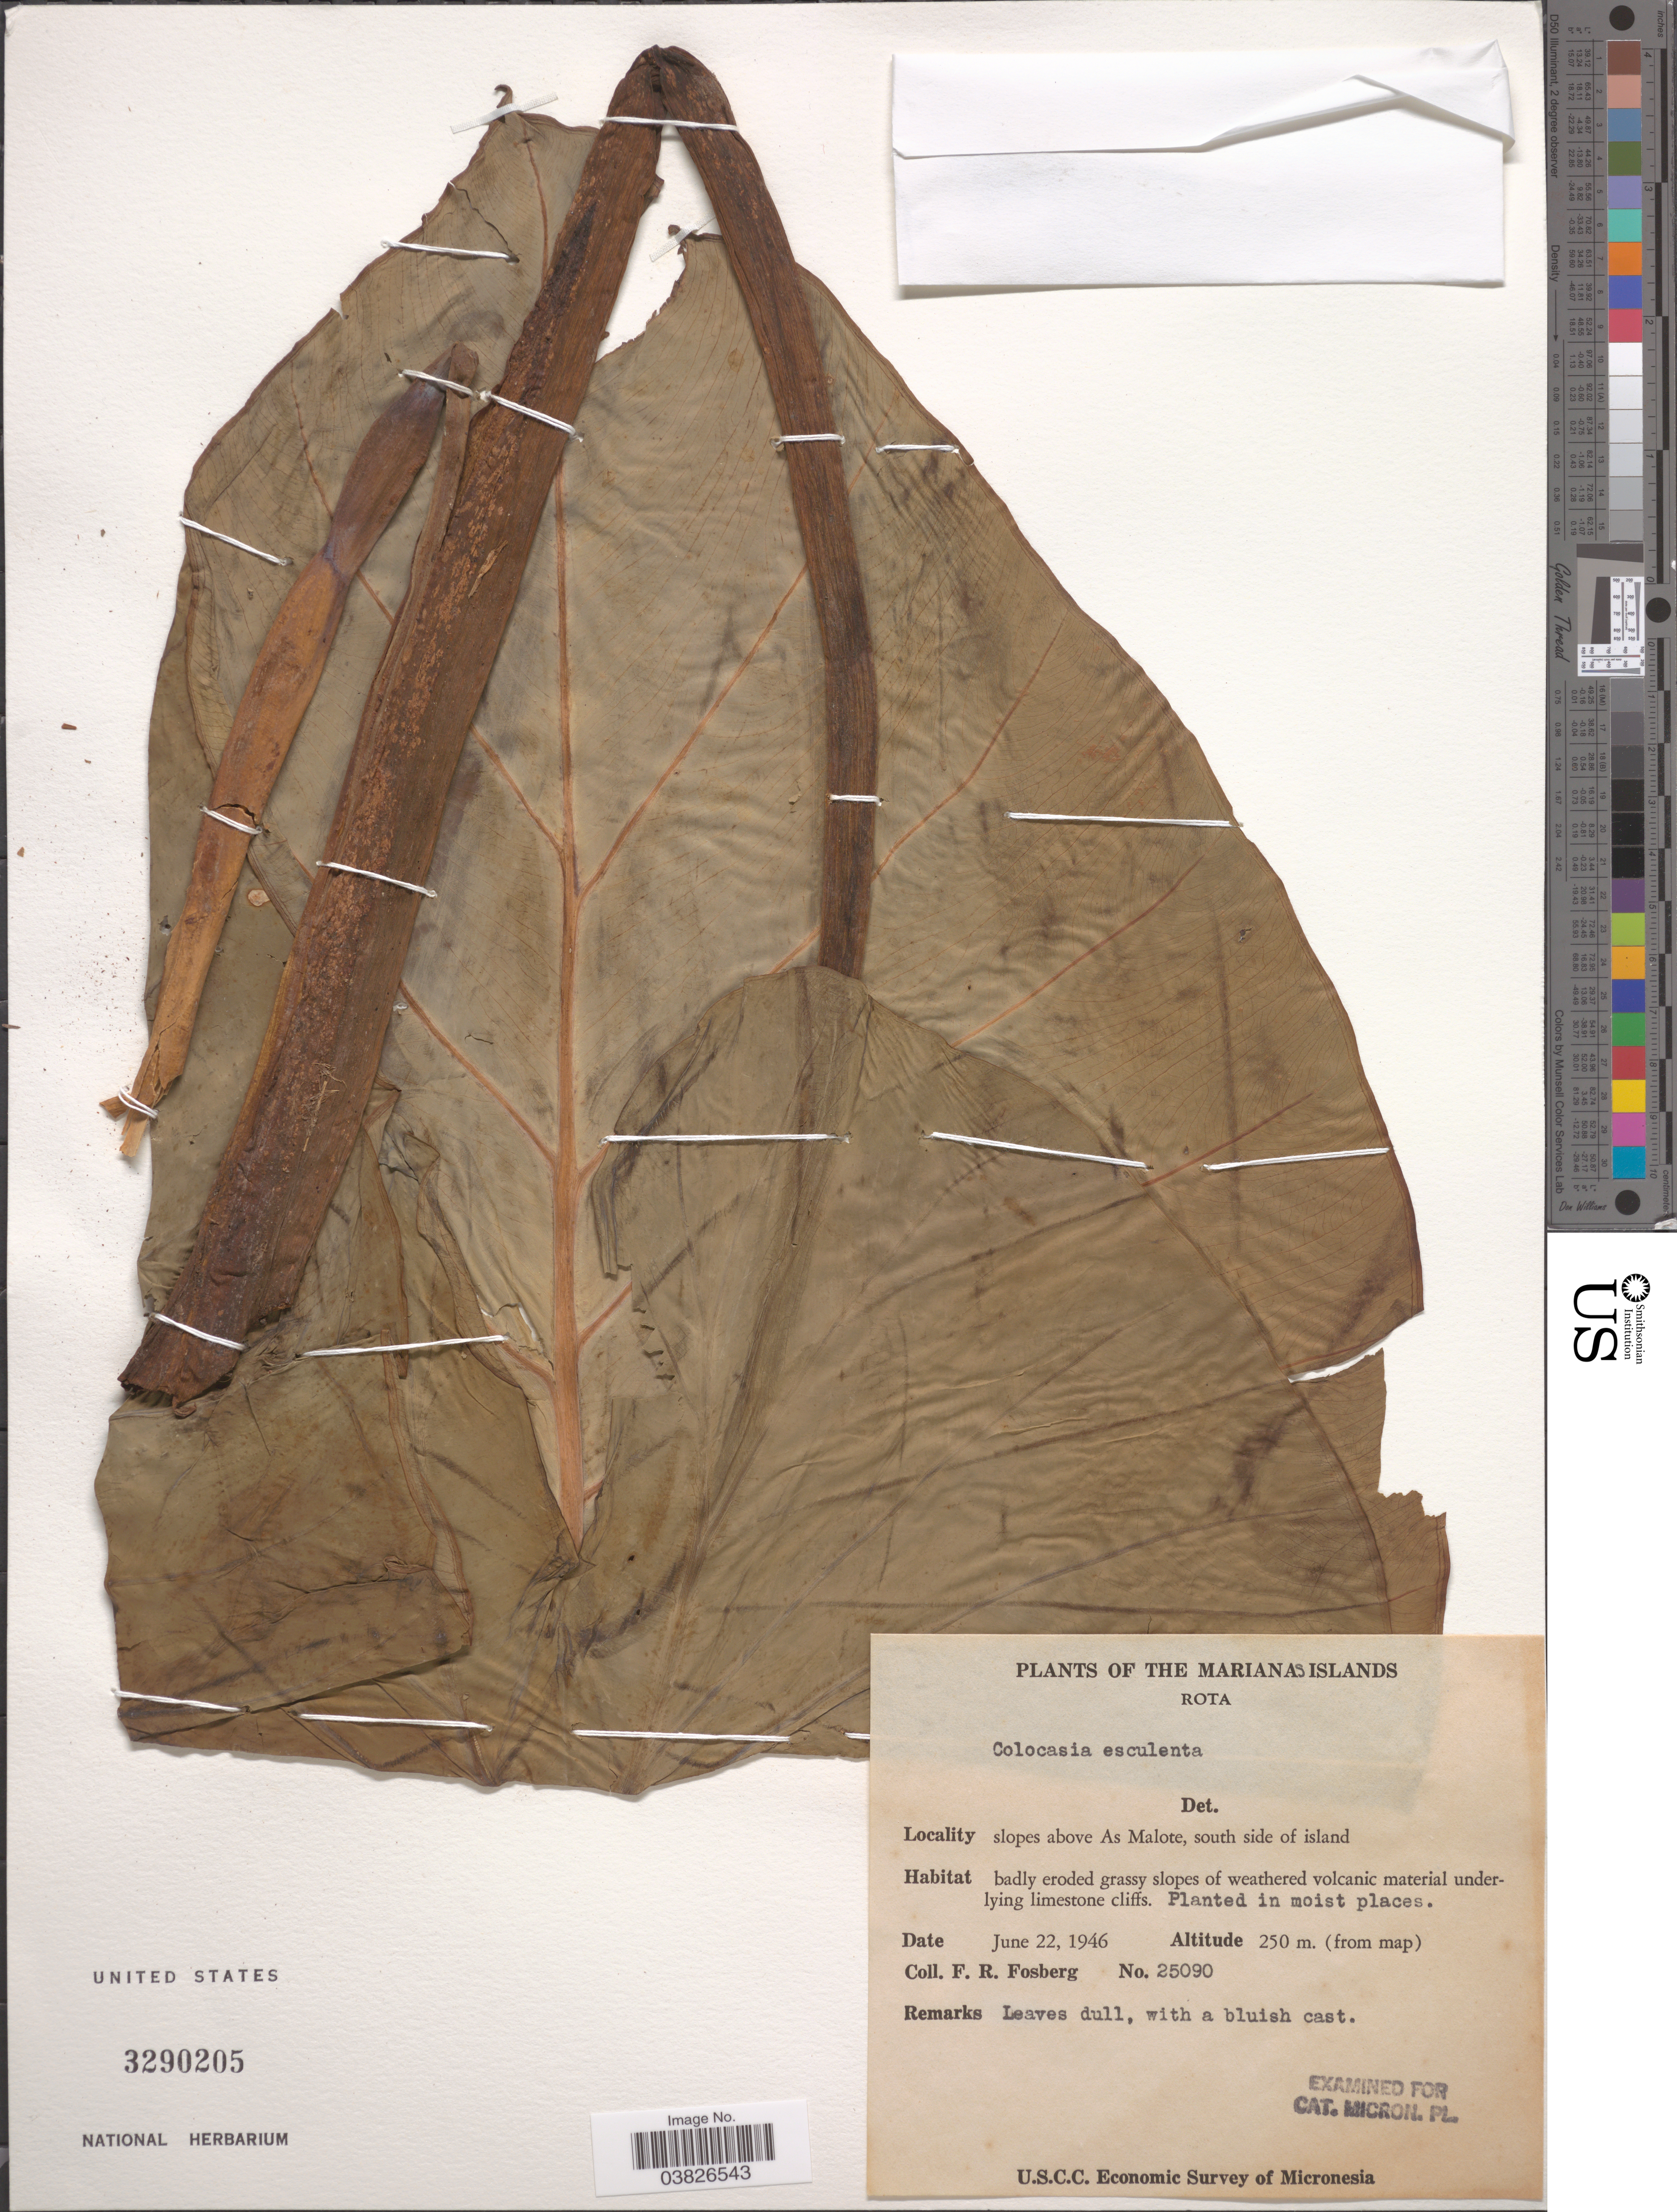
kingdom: Plantae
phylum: Tracheophyta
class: Liliopsida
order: Alismatales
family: Araceae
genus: Colocasia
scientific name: Colocasia esculenta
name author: (L.) Schott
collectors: F. R. Fosberg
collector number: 25090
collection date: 1946-06-22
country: Northern Mariana Islands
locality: The Marianas Islands. Rota. Slopes above As Malote, south side of island.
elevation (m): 250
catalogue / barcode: US 3290205